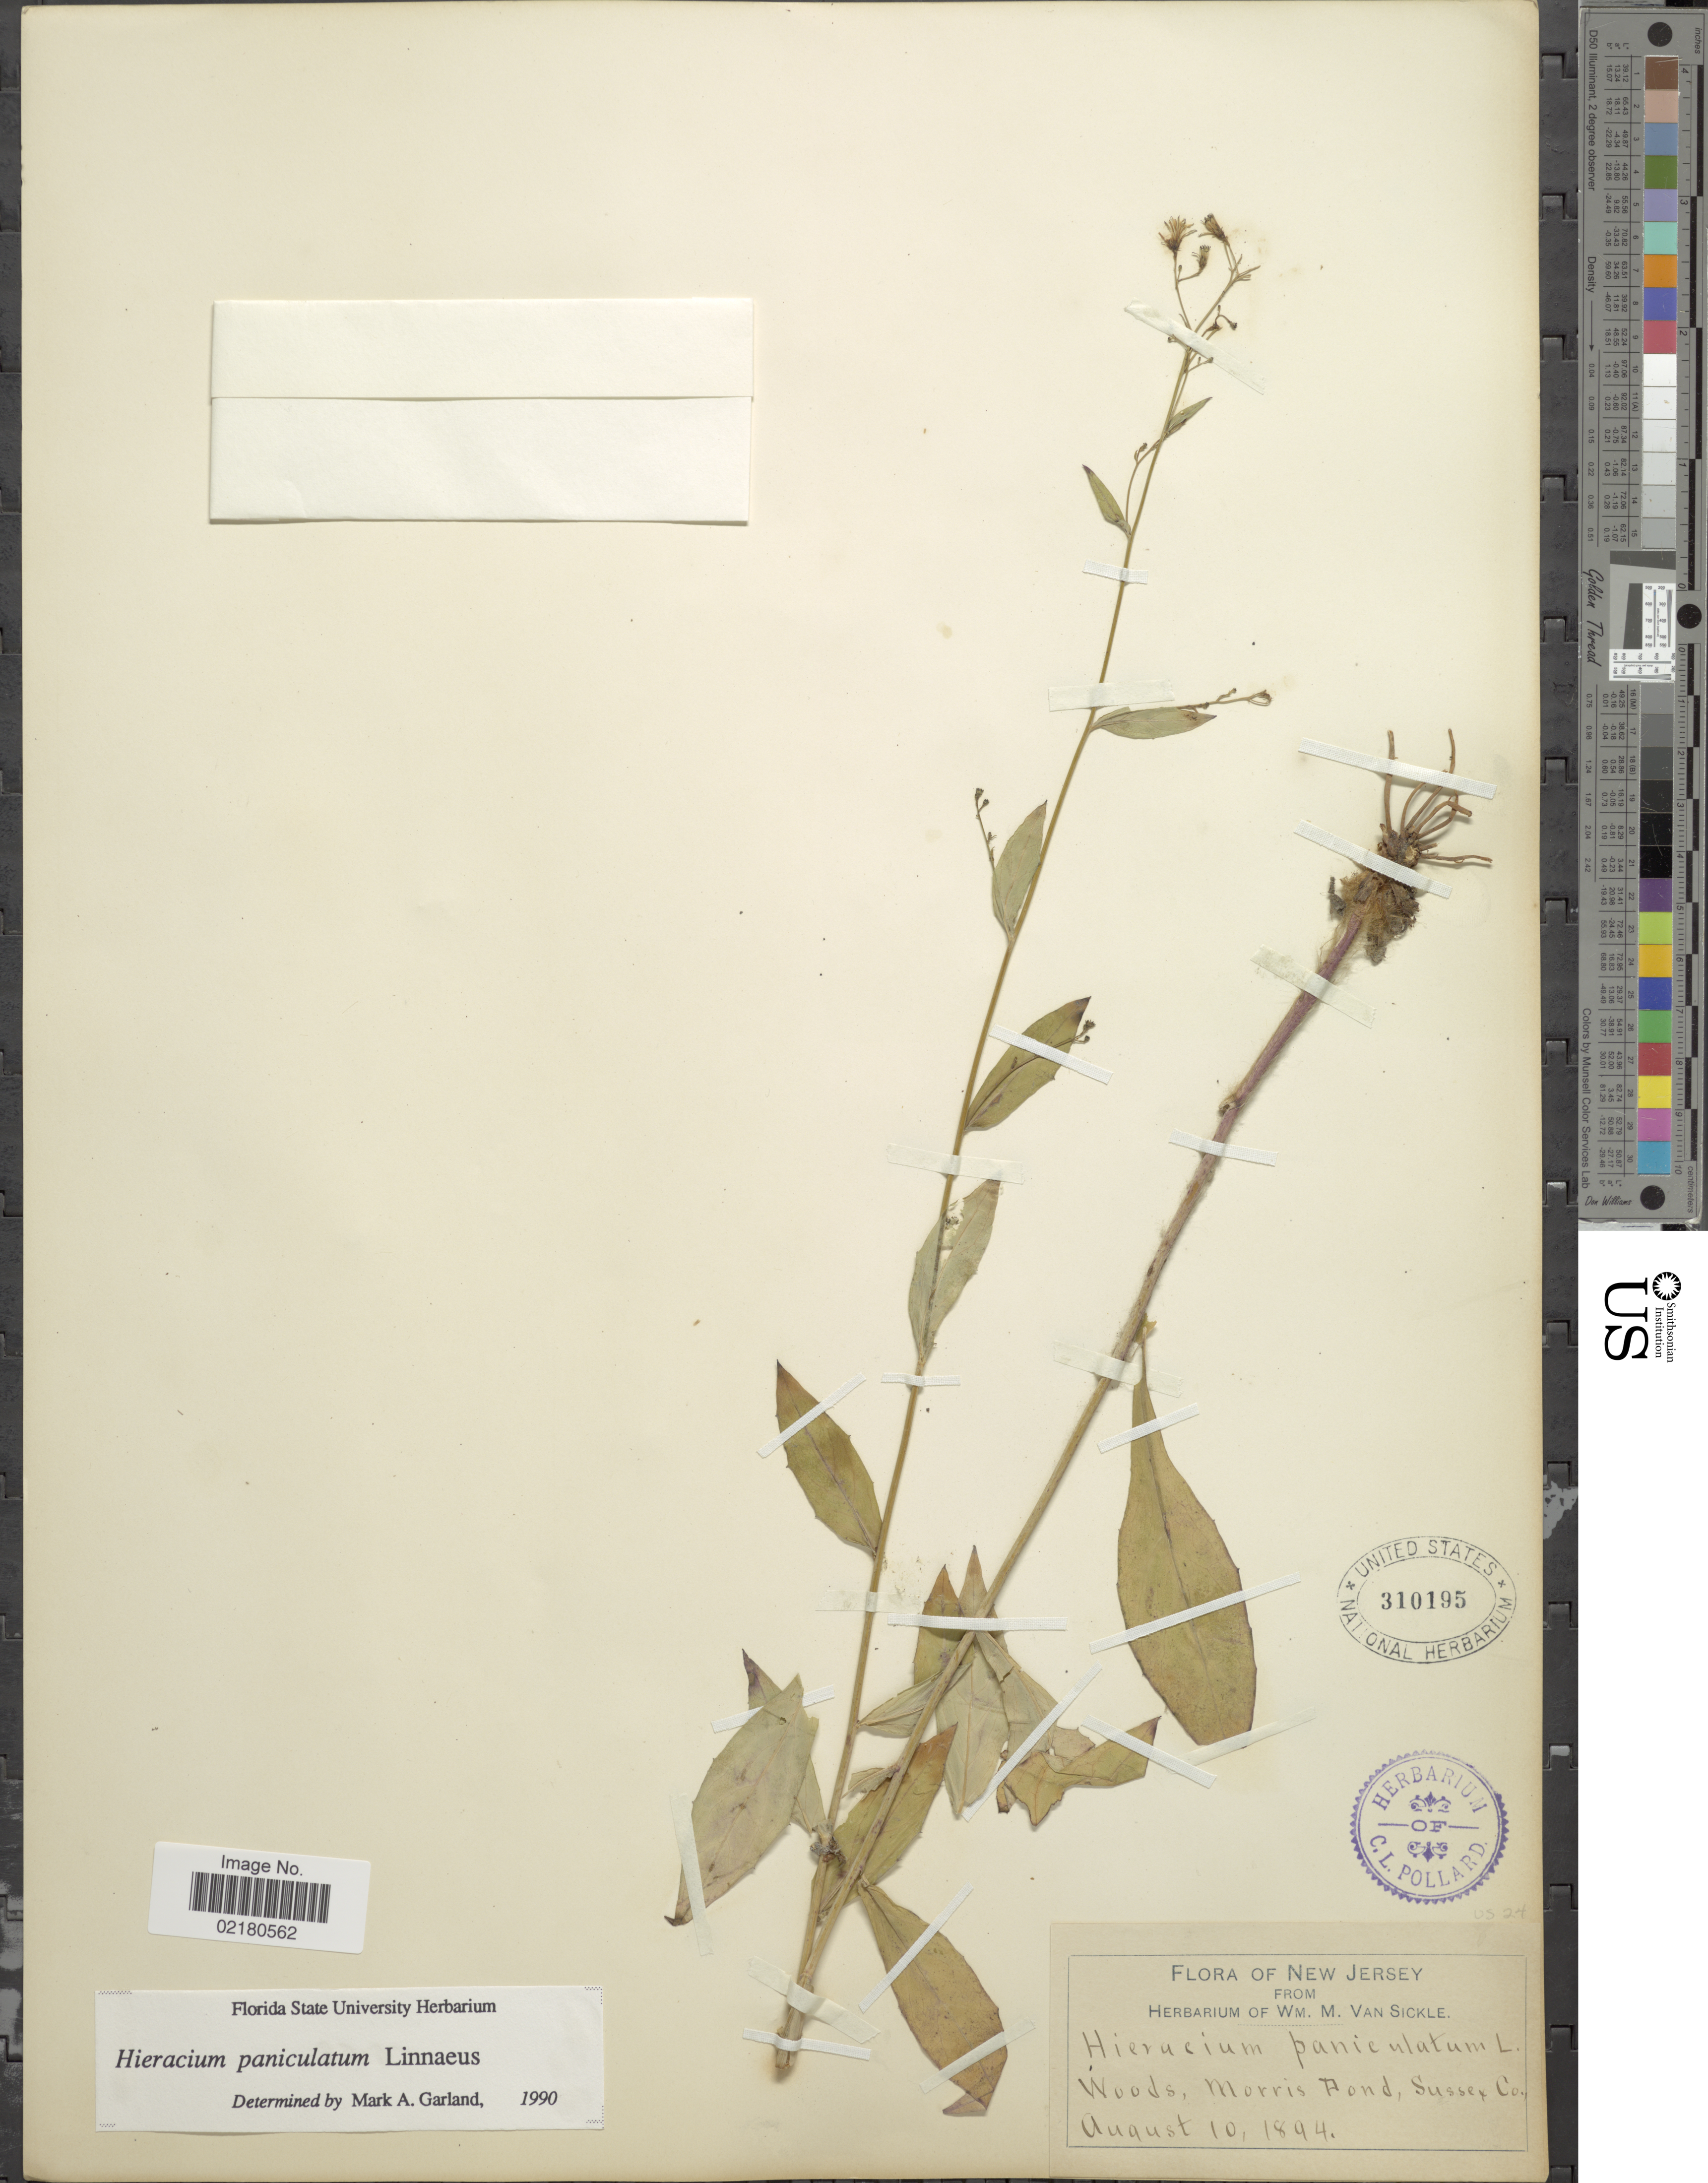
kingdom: Plantae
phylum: Tracheophyta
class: Magnoliopsida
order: Asterales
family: Asteraceae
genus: Hieracium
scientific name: Hieracium paniculatum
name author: L.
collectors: ex herb. Wm. M. Van Sickle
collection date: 1894-08-10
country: United States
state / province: New Jersey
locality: Morris pond, Sussex Co.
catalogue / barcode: US 310195